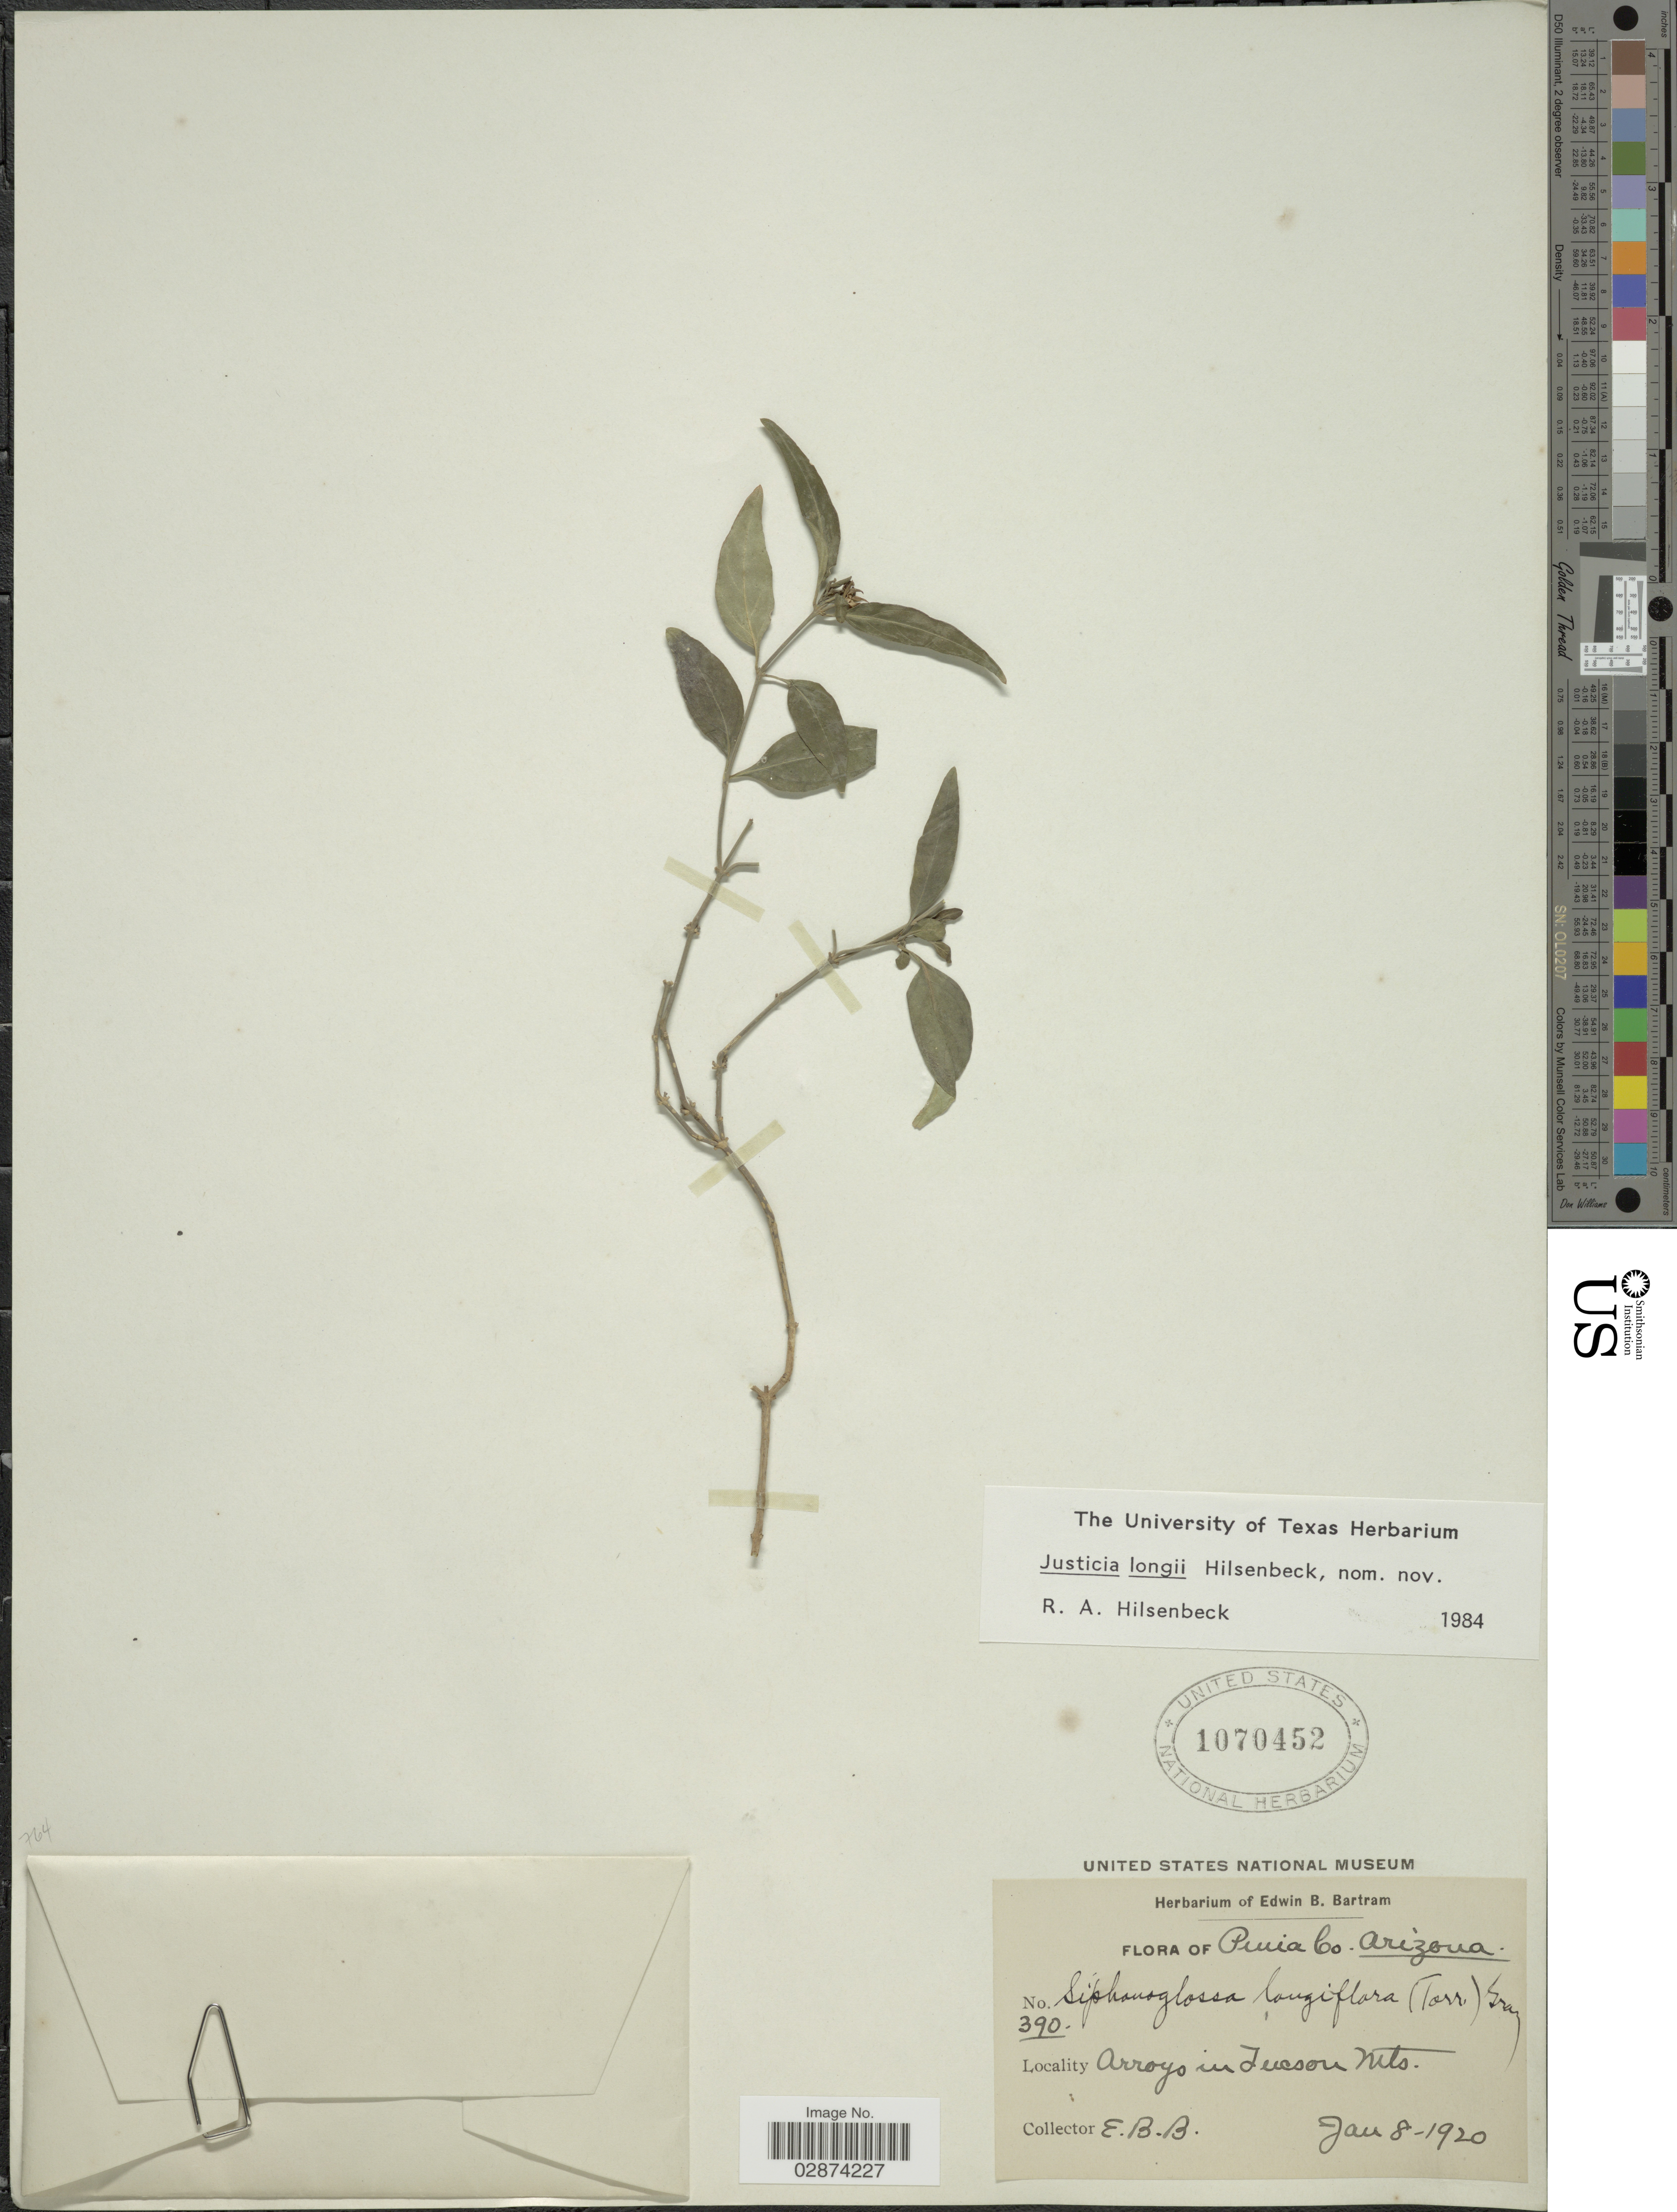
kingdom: Plantae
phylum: Tracheophyta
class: Magnoliopsida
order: Lamiales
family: Acanthaceae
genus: Justicia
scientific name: Justicia longii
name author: Hilsenb.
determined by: Fisher, Amanda, (LOB), California State University, Long Beach (UNITED STATES)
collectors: E. B. Bartram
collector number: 390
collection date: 1920-01-08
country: United States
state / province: Arizona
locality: Pima Co. Arroyo in Tucson Mts.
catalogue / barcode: US 1070452